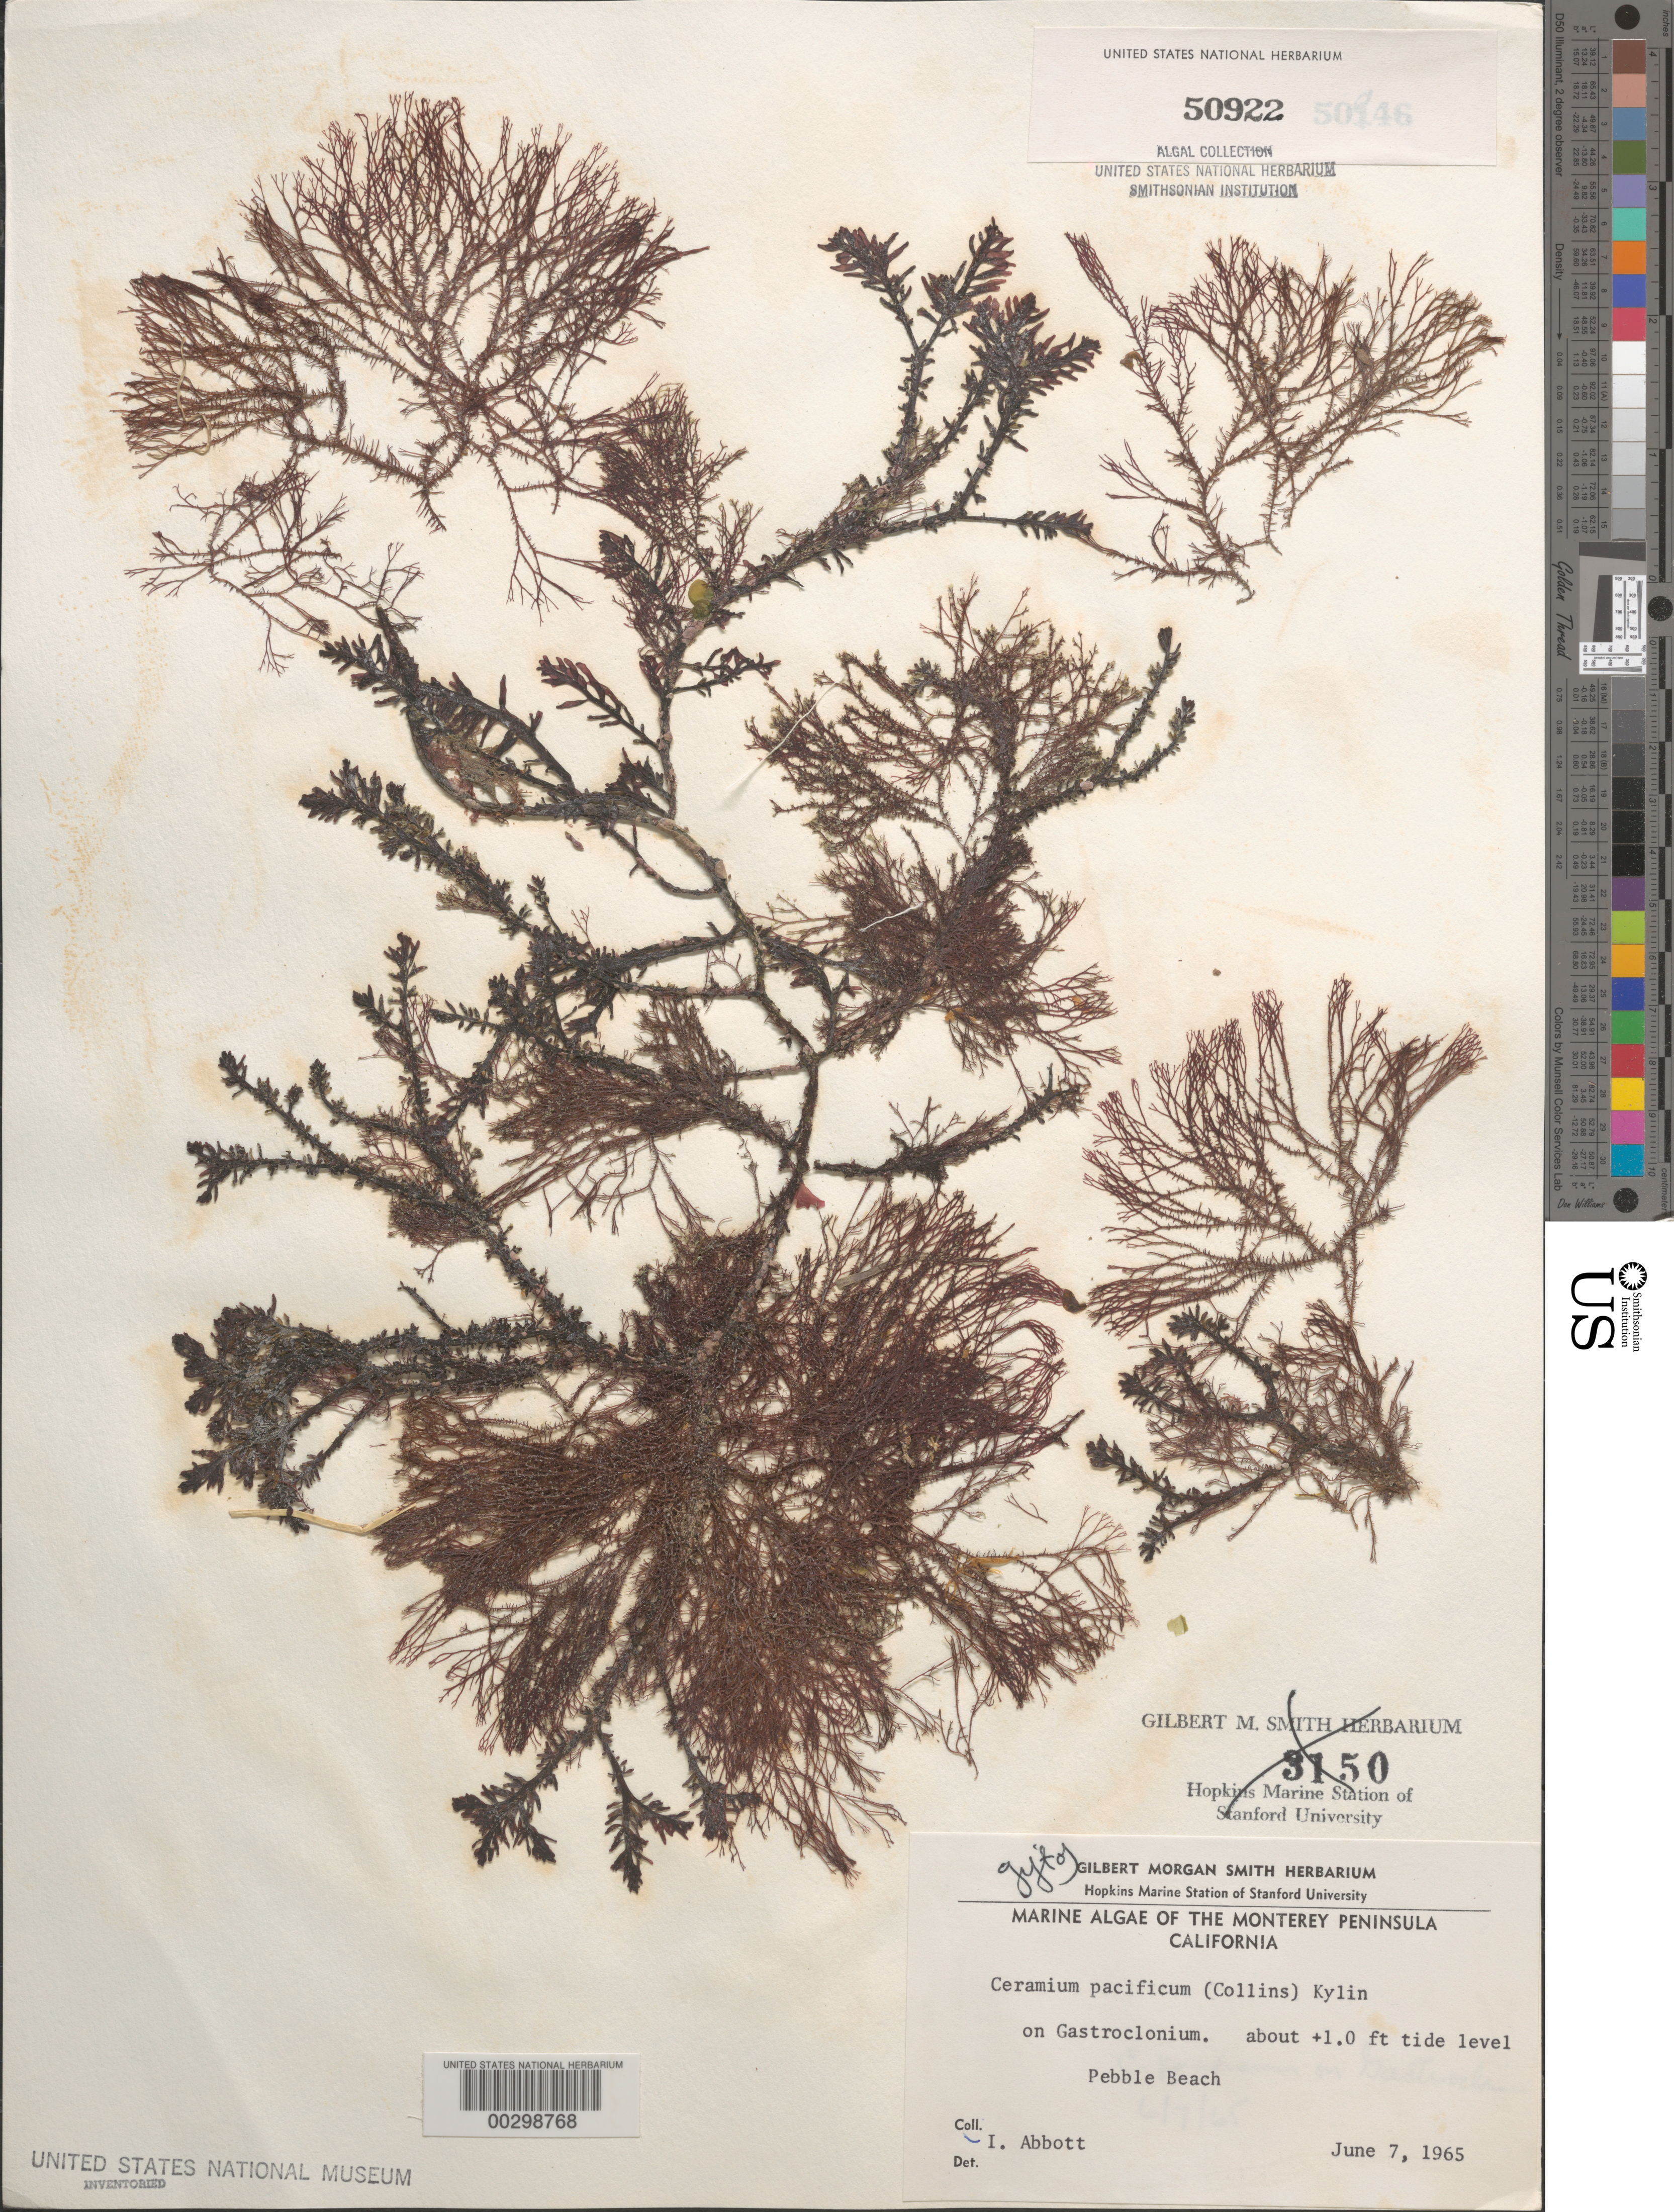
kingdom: Plantae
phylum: Rhodophyta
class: Florideophyceae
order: Ceramiales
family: Ceramiaceae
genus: Ceramium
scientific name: Ceramium pacificum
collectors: I. A. Abbott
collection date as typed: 07 Jun 1965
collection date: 1965-06-07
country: United States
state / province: California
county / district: Monterey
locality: Pebble Beach, Monterey Peninsula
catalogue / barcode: US 50922